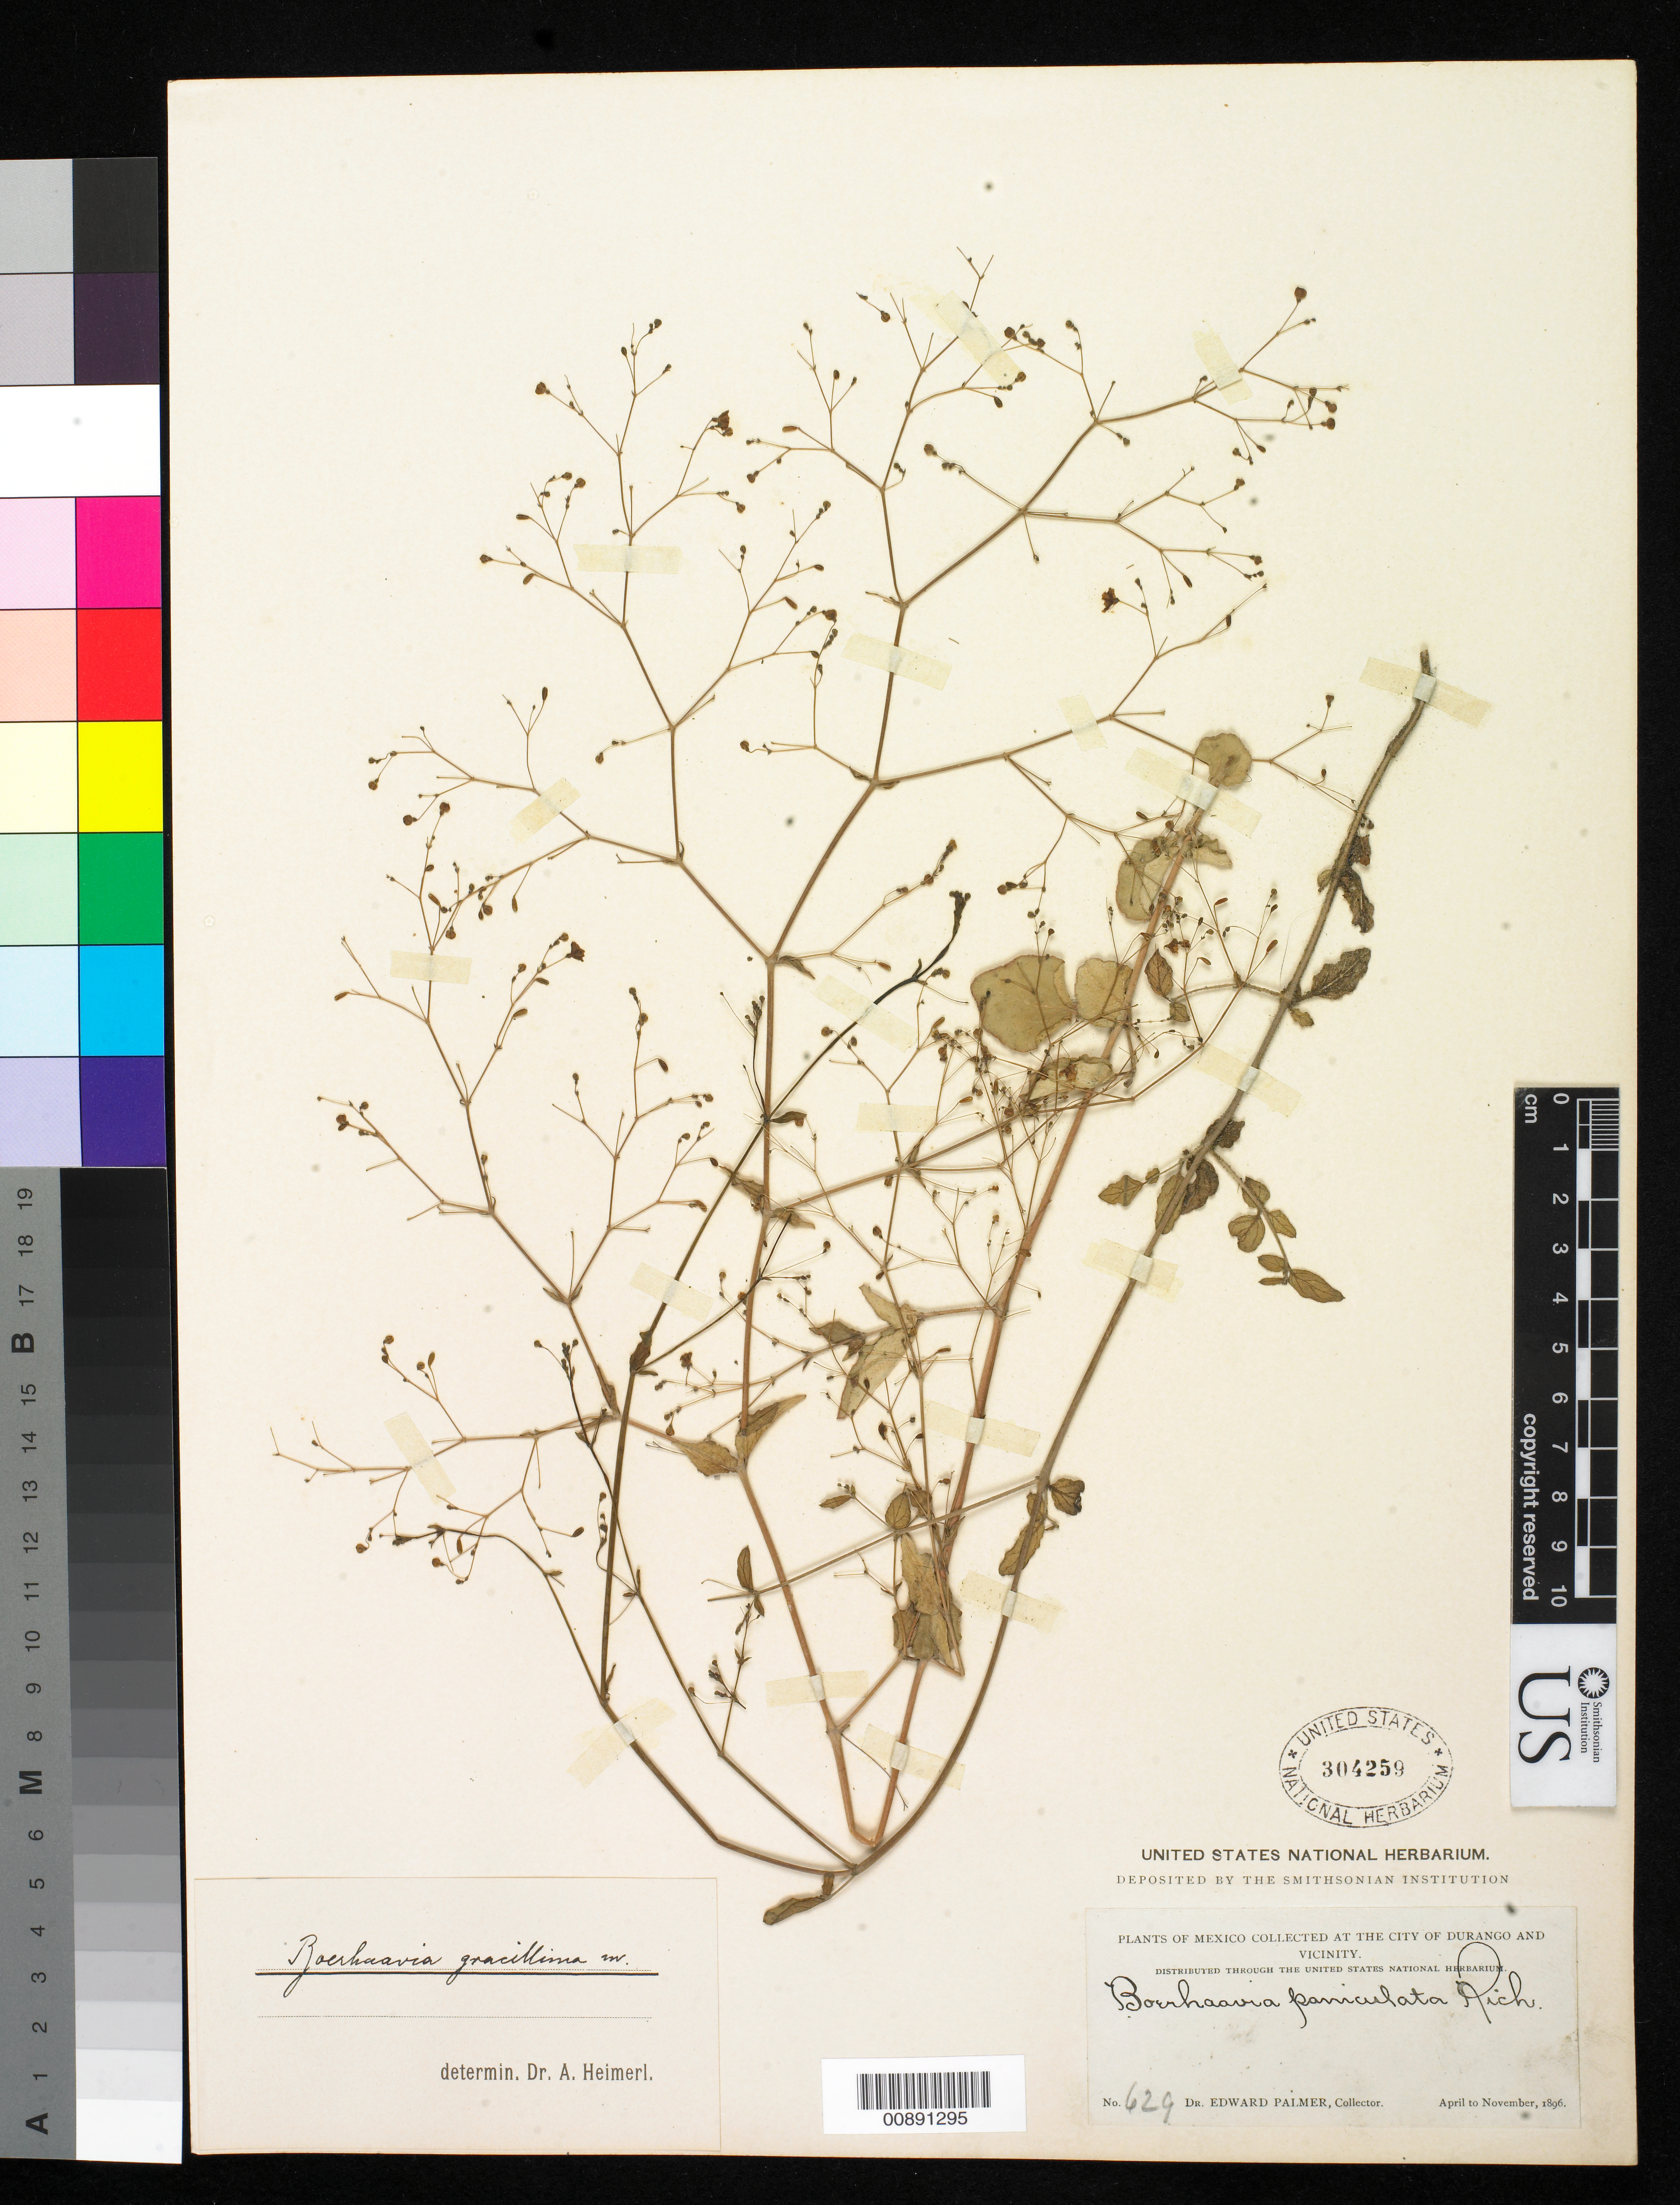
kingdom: Plantae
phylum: Tracheophyta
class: Magnoliopsida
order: Caryophyllales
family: Nyctaginaceae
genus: Boerhavia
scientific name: Boerhavia gracillima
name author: Heimerl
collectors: E. Palmer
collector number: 629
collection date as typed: Apr 1896 to -- Nov 1896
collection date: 1896-04/1896-11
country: Mexico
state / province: Durango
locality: City of Durango and vicinity.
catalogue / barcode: US 304259